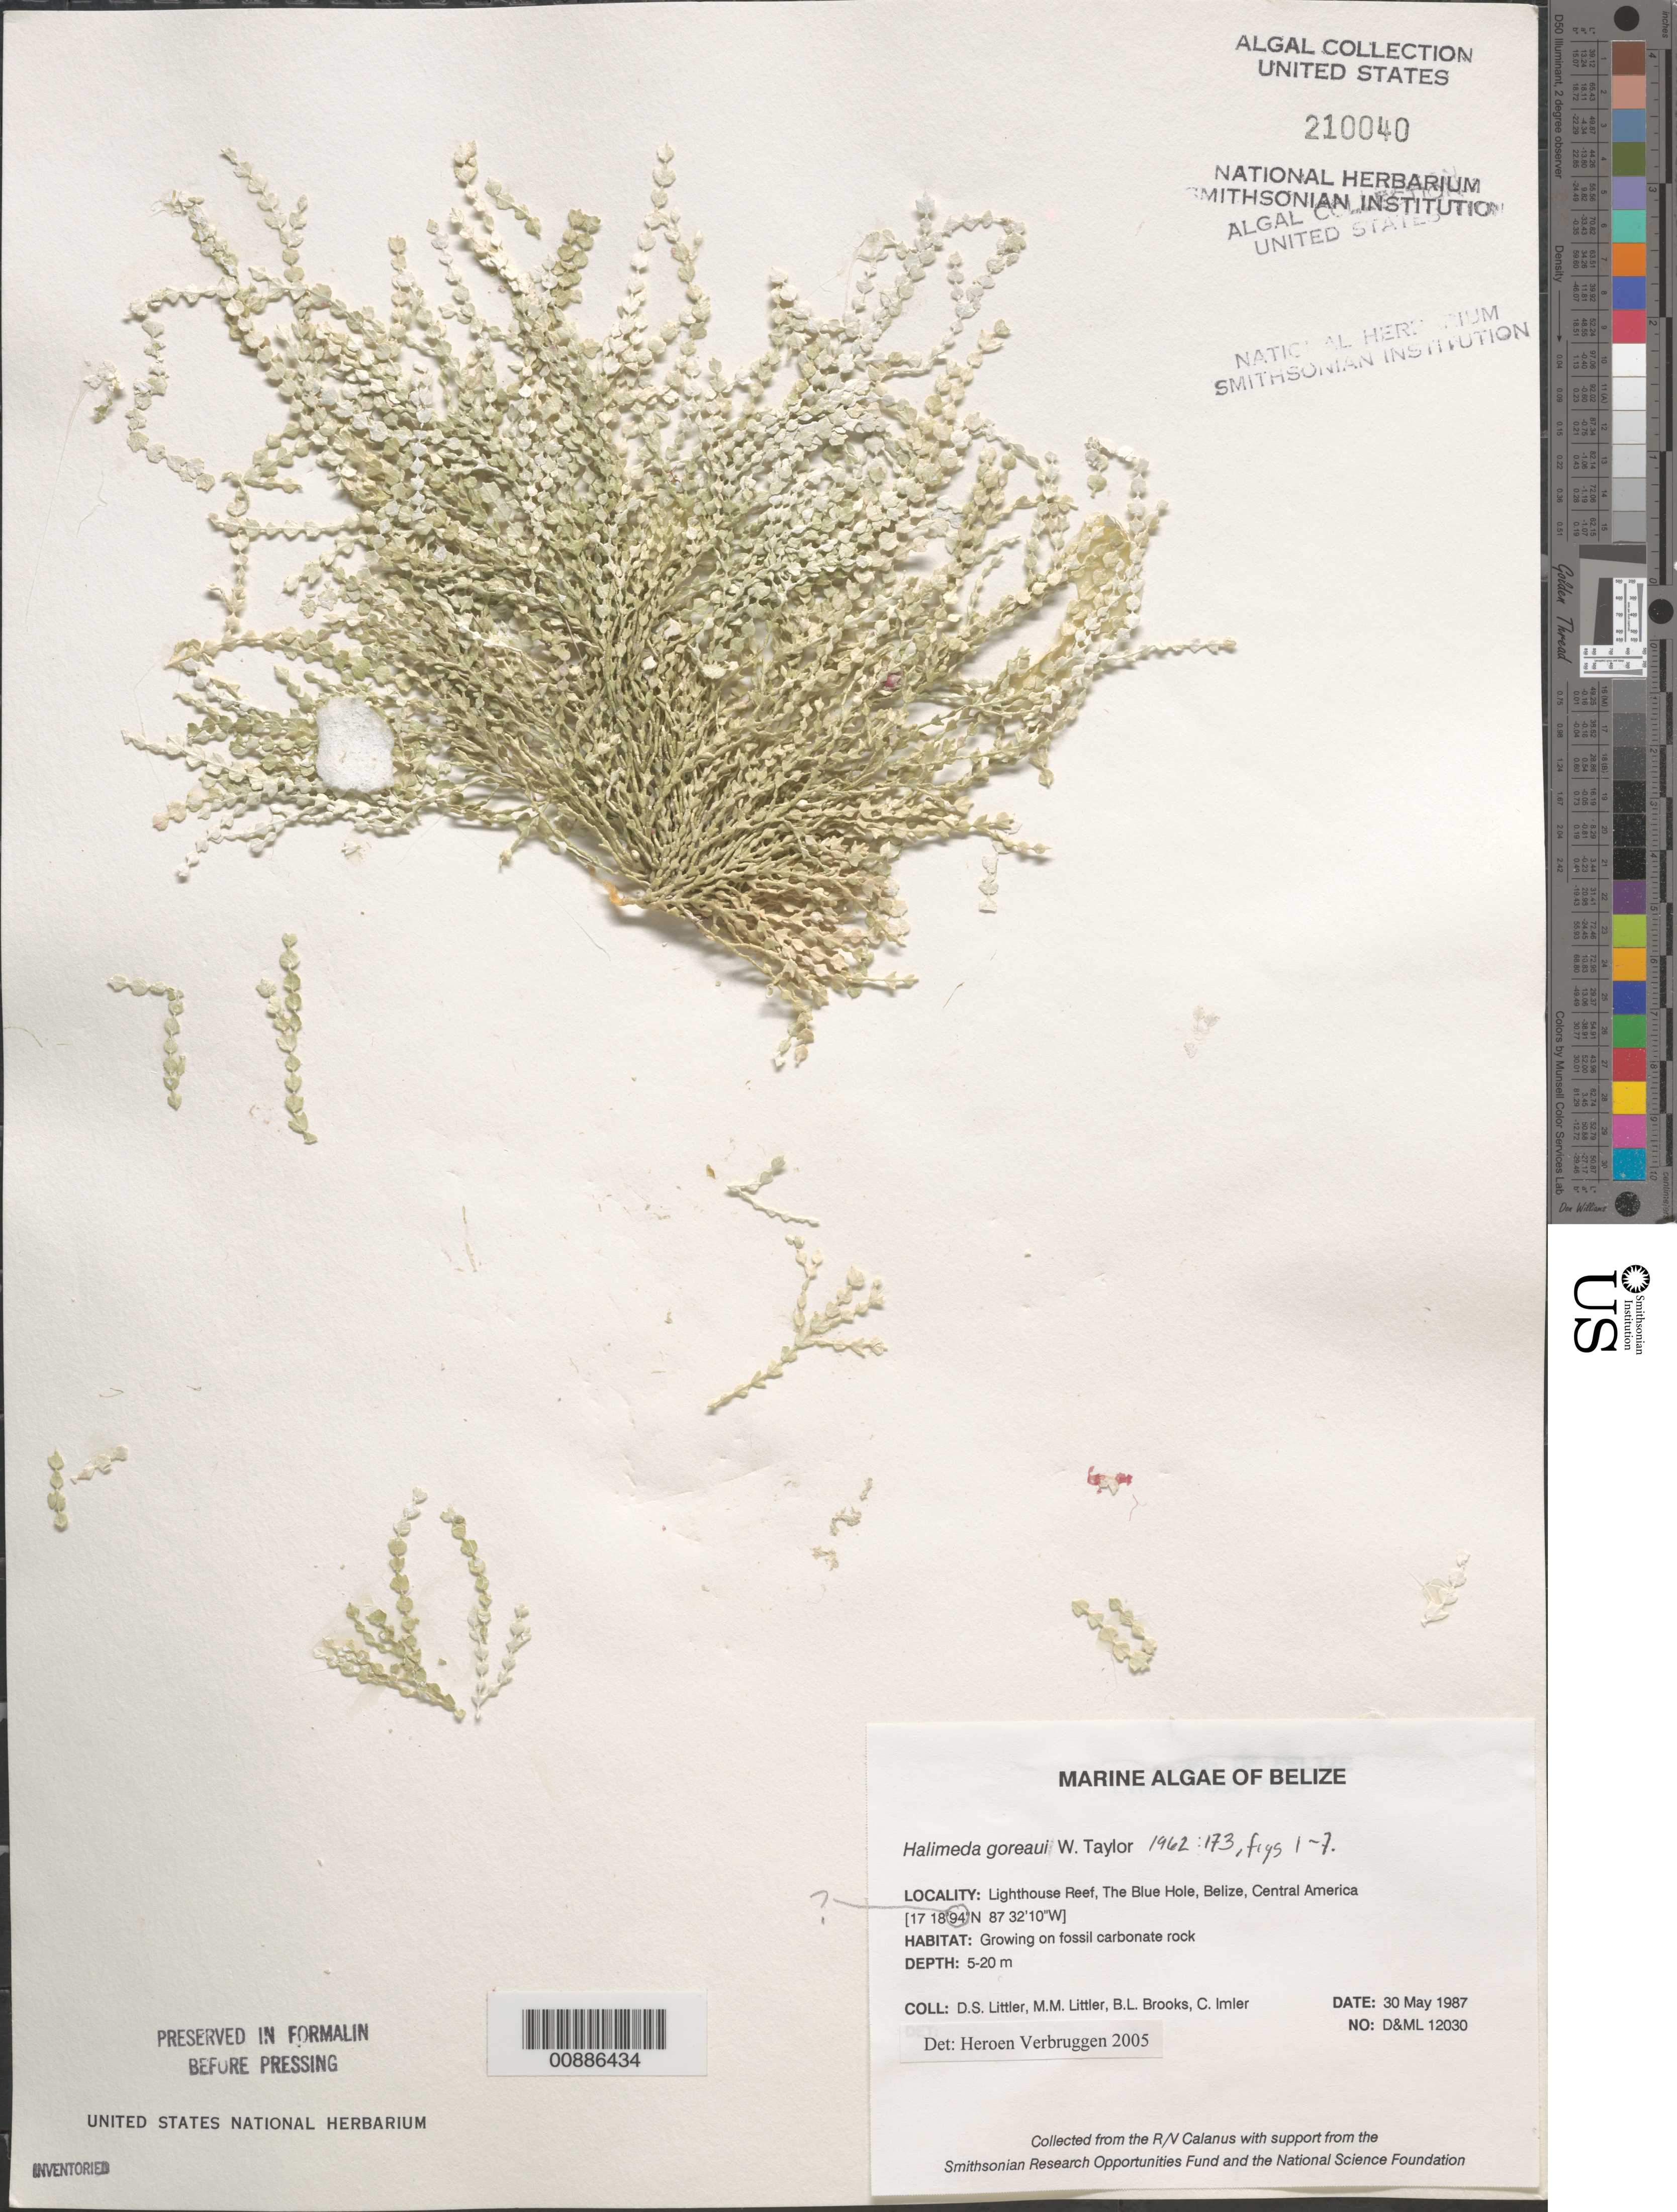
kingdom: Plantae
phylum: Chlorophyta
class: Ulvophyceae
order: Bryopsidales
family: Halimedaceae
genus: Halimeda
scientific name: Halimeda goreaui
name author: W.R. Taylor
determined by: Verbruggen, H.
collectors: D. S. Littler, M. M. Littler, B. Brooks & C. Imler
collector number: D&ML 12030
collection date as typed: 30 May 1987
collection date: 1987-05-30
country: Belize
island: Lighthouse Reef Atoll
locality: The Blue Hole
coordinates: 17 18'94"N, 87 32'10"W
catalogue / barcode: US 210040